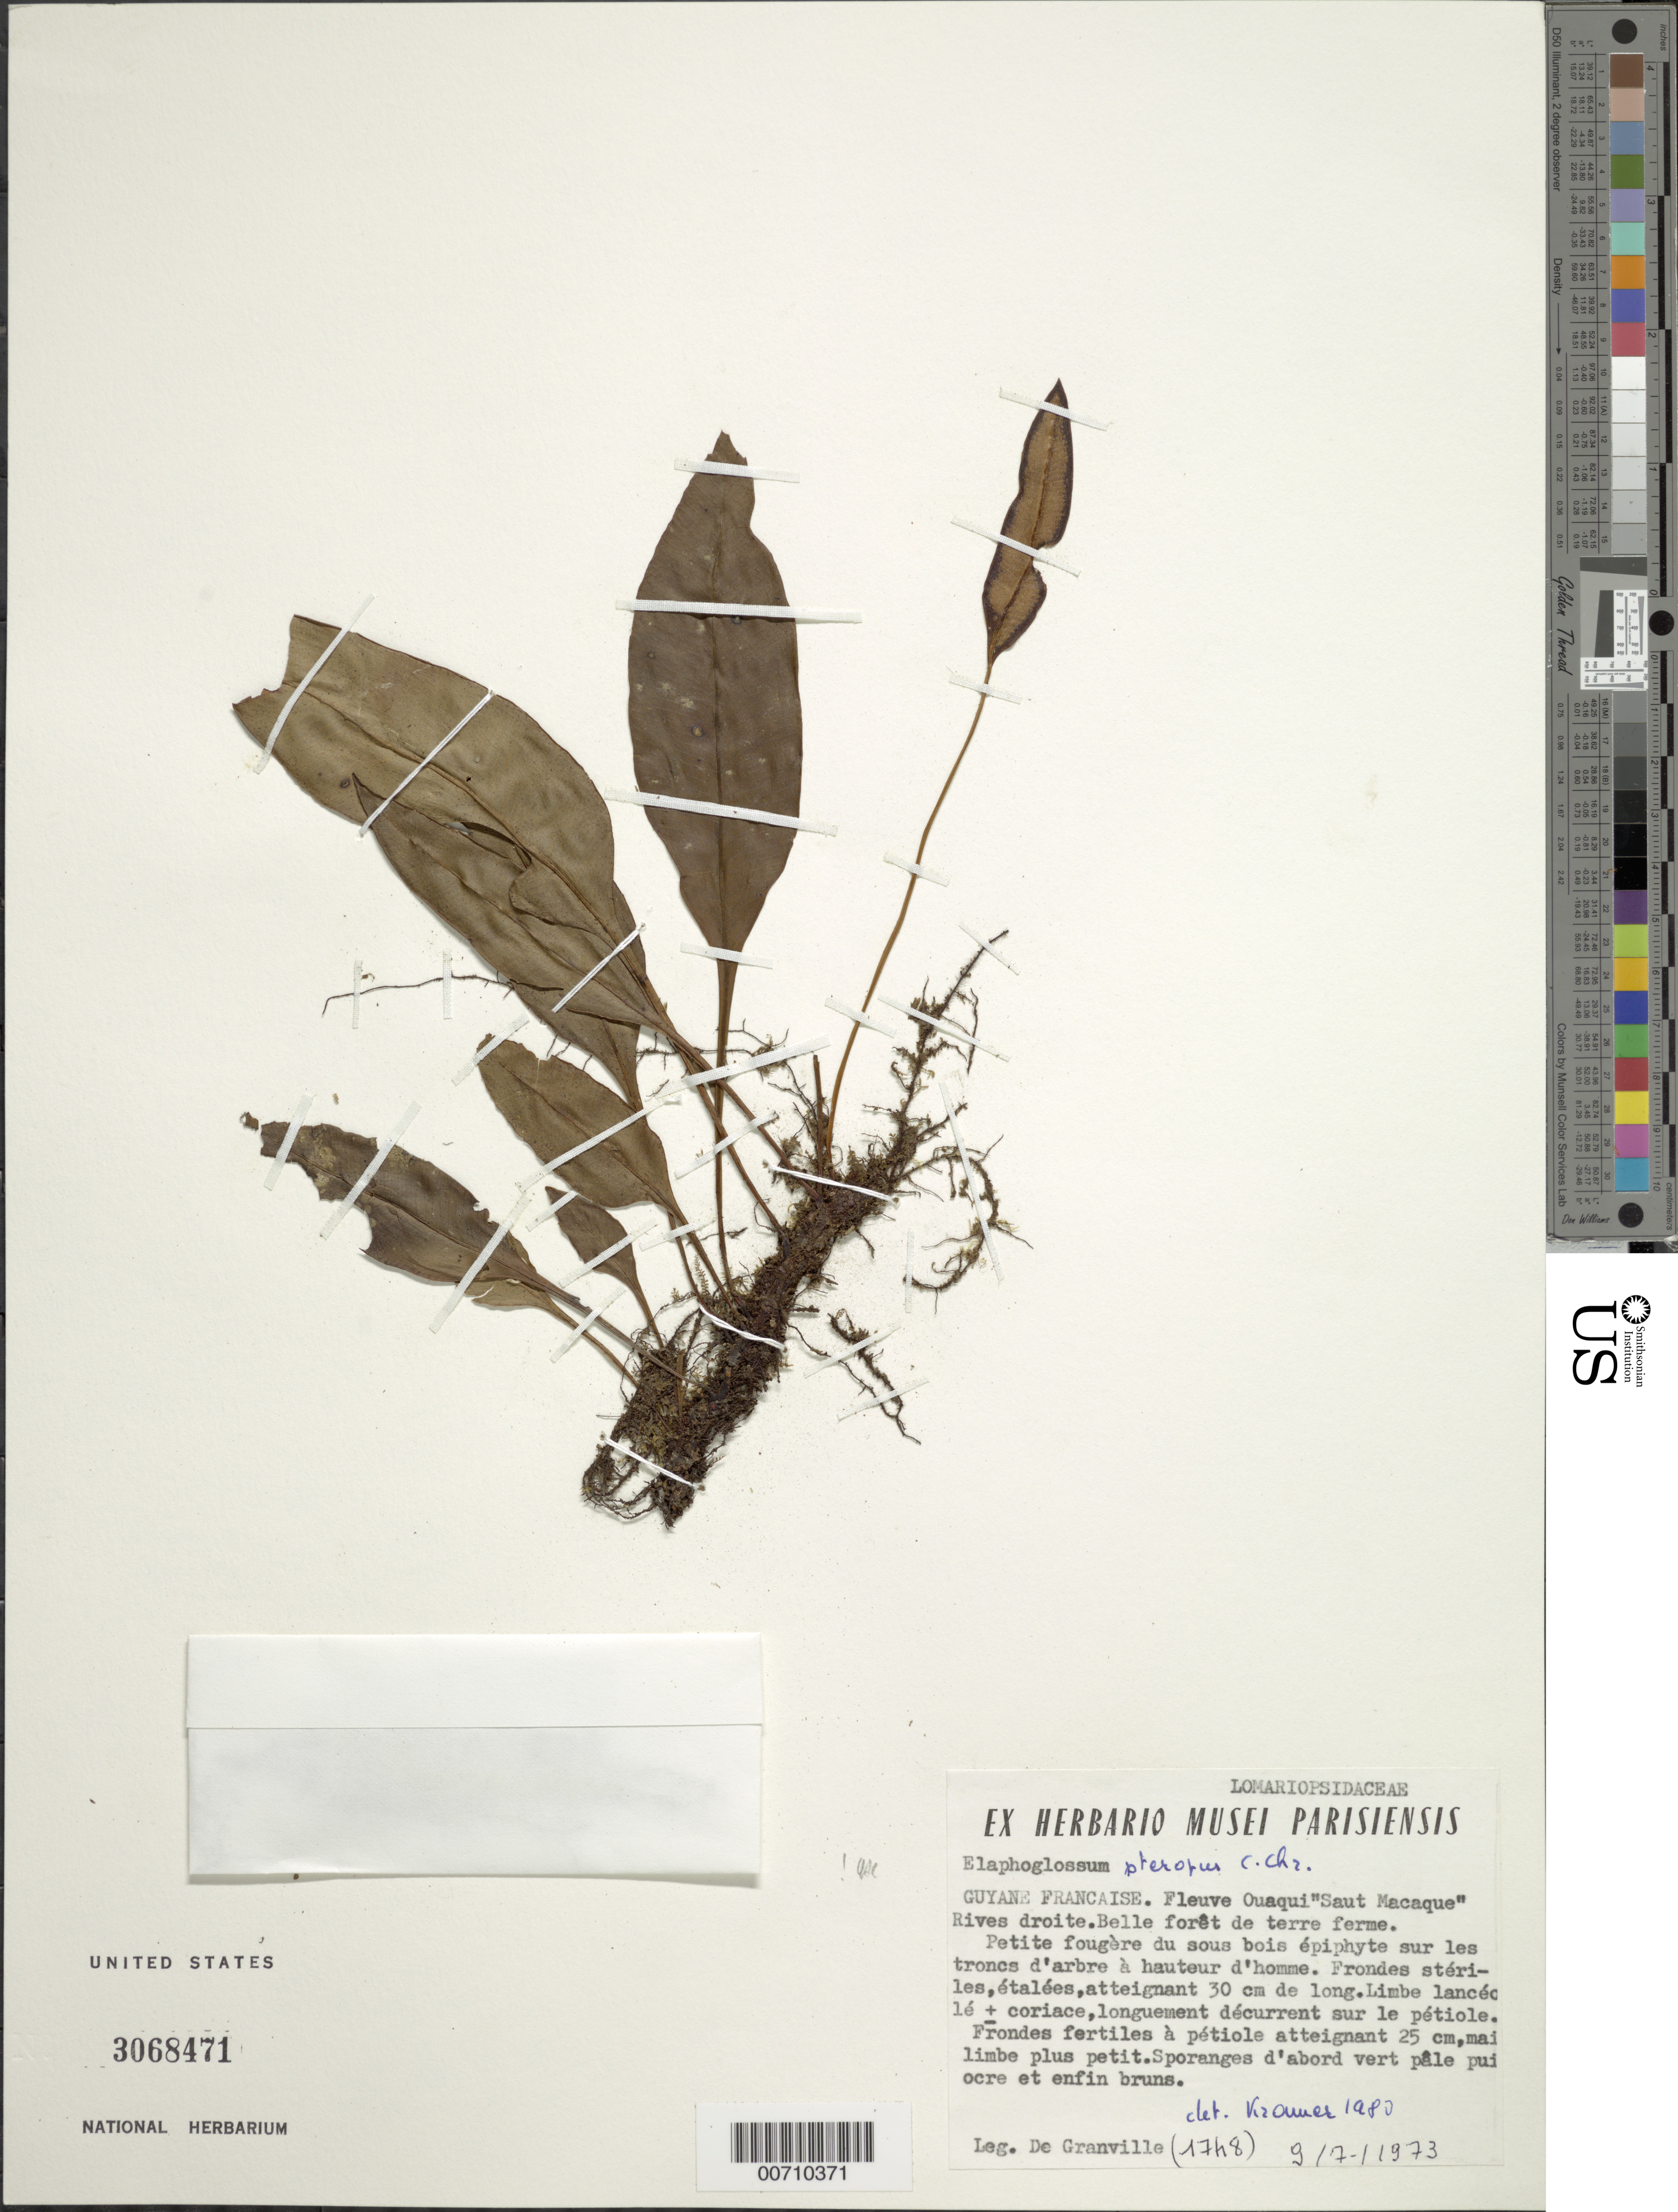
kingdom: Plantae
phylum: Tracheophyta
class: Polypodiopsida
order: Polypodiales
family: Dryopteridaceae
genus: Elaphoglossum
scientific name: Elaphoglossum pteropus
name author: C. Chr.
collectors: J.-J. de Granville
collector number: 1748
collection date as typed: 9-Jul-73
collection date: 1973-07-09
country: French Guiana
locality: Fleuve Ouaqui, Saut Macaque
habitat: Forest on terra firma, on tree trunks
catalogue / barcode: US 3068471